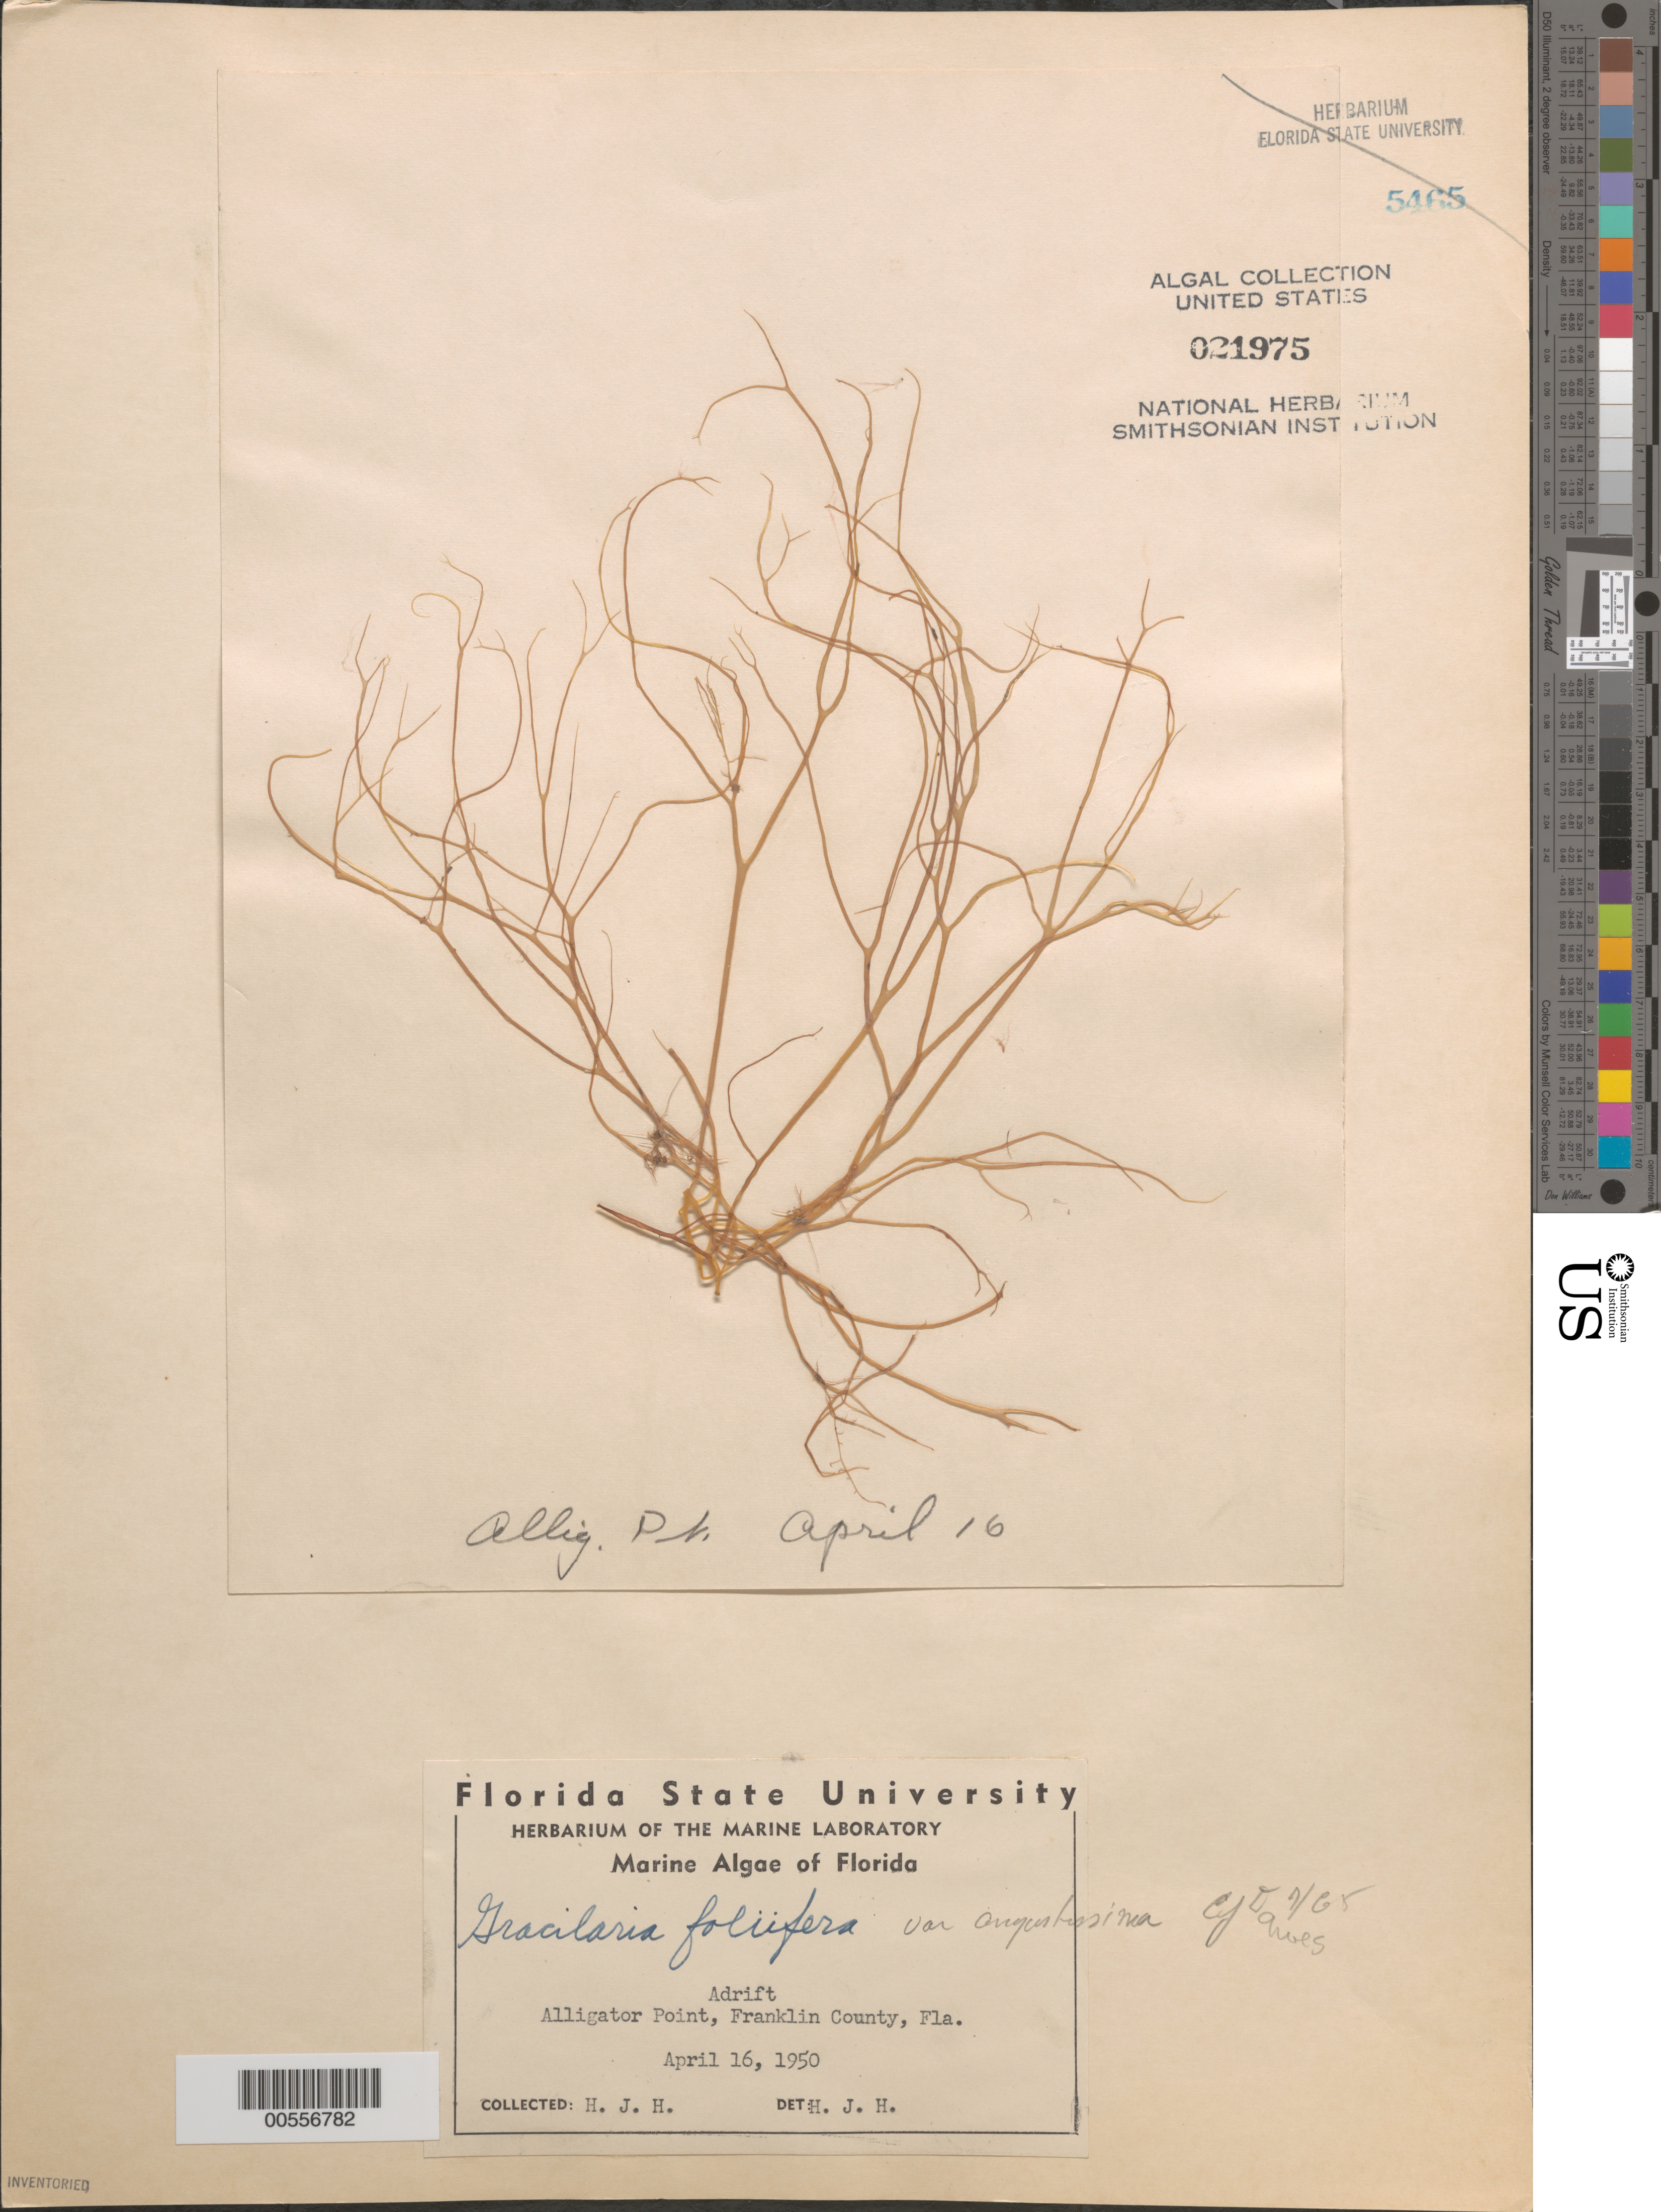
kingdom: Plantae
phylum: Rhodophyta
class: Florideophyceae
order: Gracilariales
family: Gracilariaceae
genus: Gracilaria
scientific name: Gracilaria foliifera var. angustissima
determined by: Dawes, C. J.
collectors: H. J. Humm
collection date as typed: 16 Apr 1950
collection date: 1950-04-16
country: United States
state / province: Florida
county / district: Franklin County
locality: Alligator Point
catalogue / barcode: US 21975